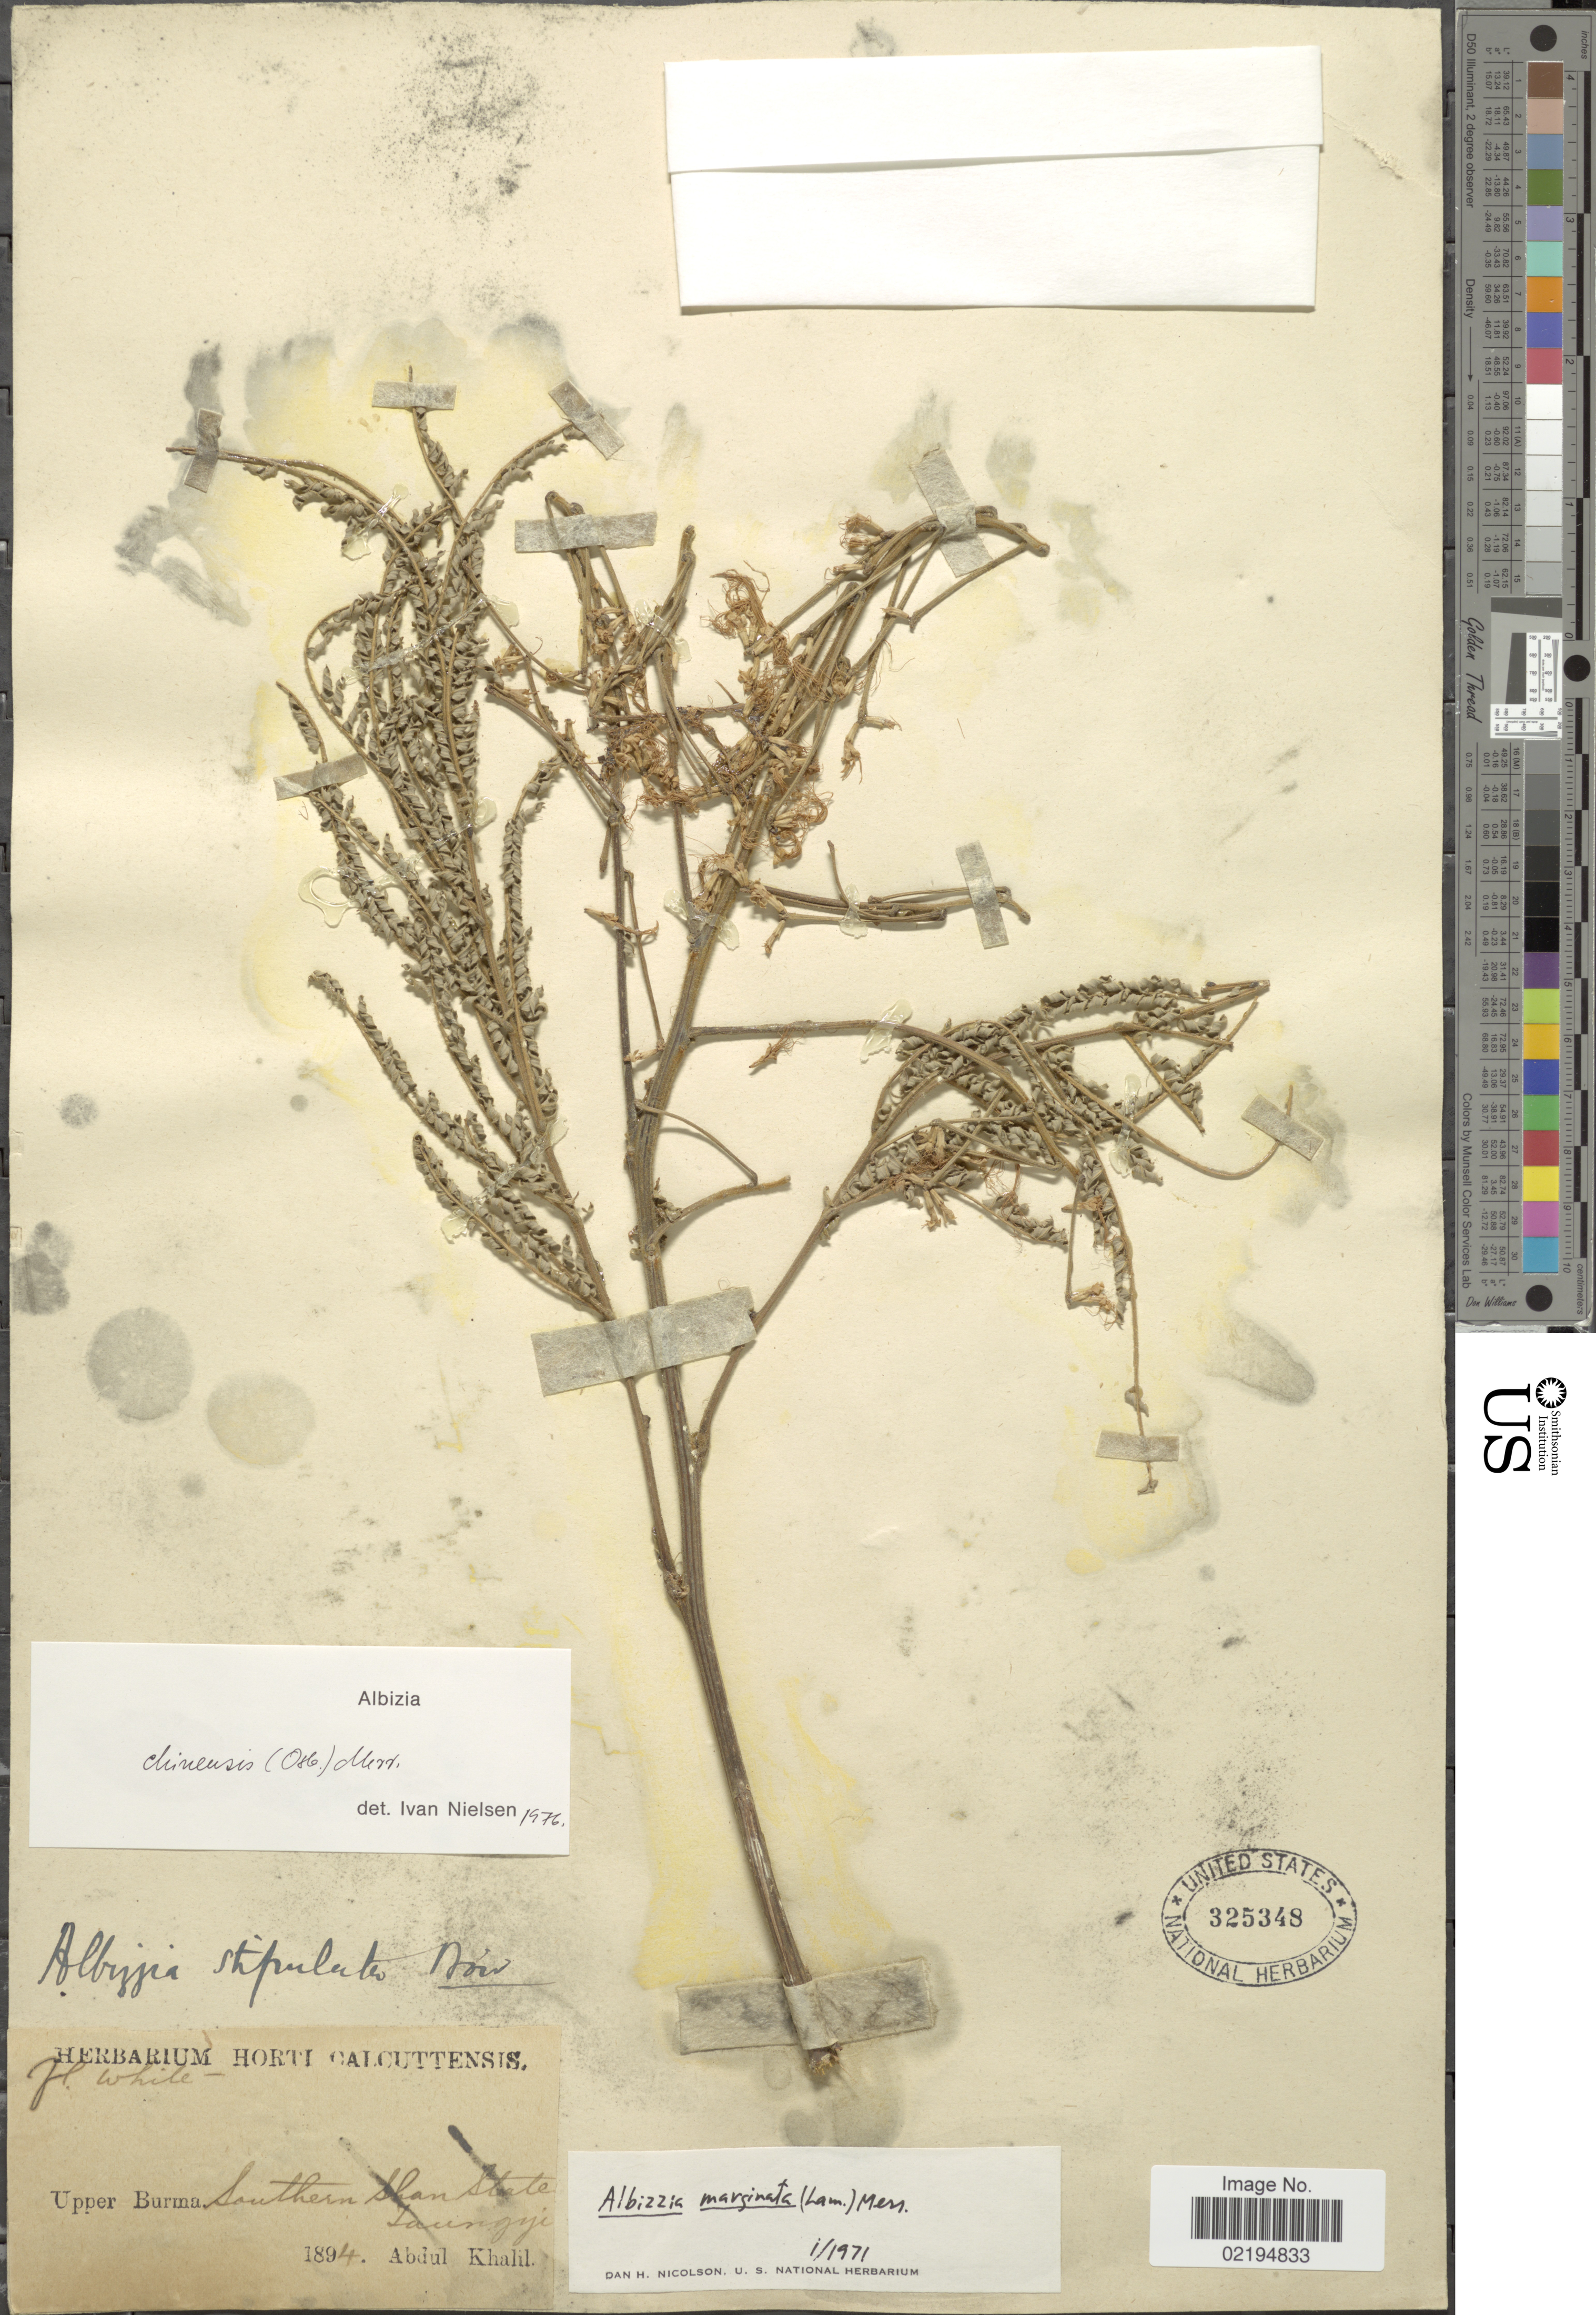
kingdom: Plantae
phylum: Tracheophyta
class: Magnoliopsida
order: Fabales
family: Fabaceae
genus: Albizia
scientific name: Albizia chinensis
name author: (Osbeck) Merr.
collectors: A. Khalil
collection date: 1894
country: Myanmar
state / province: Shan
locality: Upper Burma, Southern Shan State Laungyi [interpreted] [unsure placement]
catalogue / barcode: US 325348